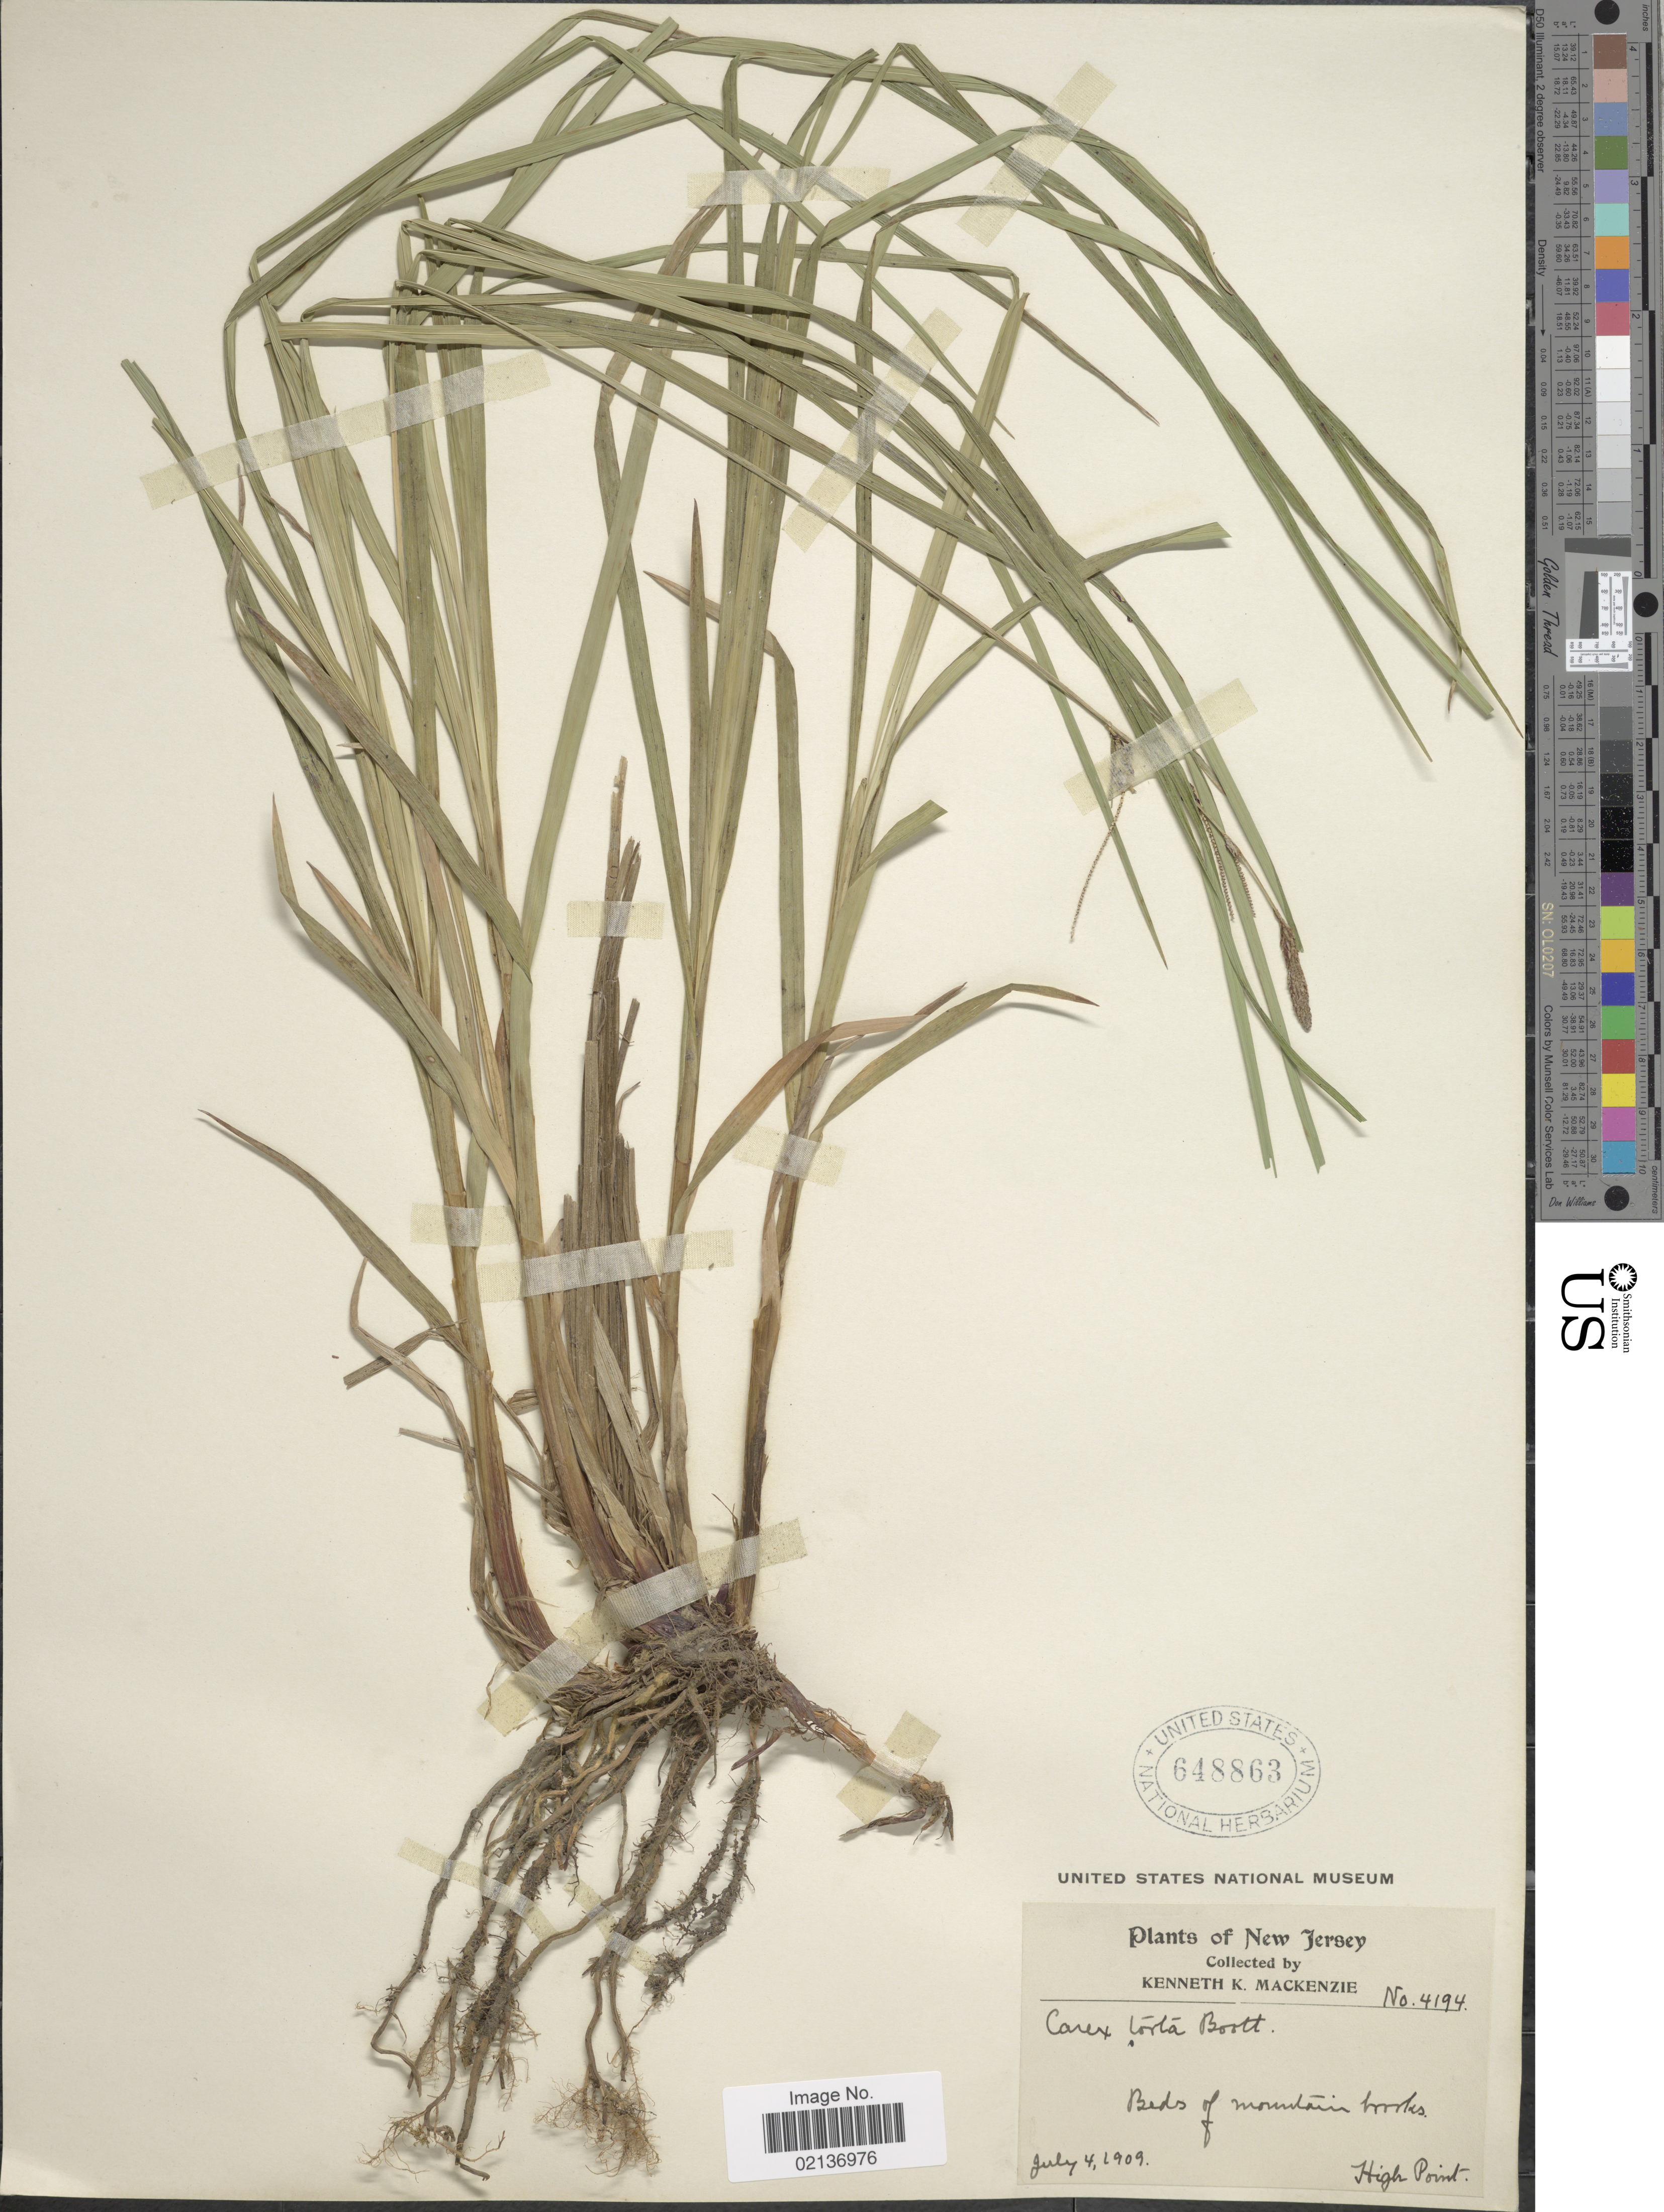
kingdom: Plantae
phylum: Tracheophyta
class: Liliopsida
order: Poales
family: Cyperaceae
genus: Carex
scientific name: Carex torta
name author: Boott ex Tuck.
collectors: K. K. Mackenzie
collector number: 4194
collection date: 1909-07-04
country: United States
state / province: New Jersey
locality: High Point. Beds of mountain brooks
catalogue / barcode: US 648863